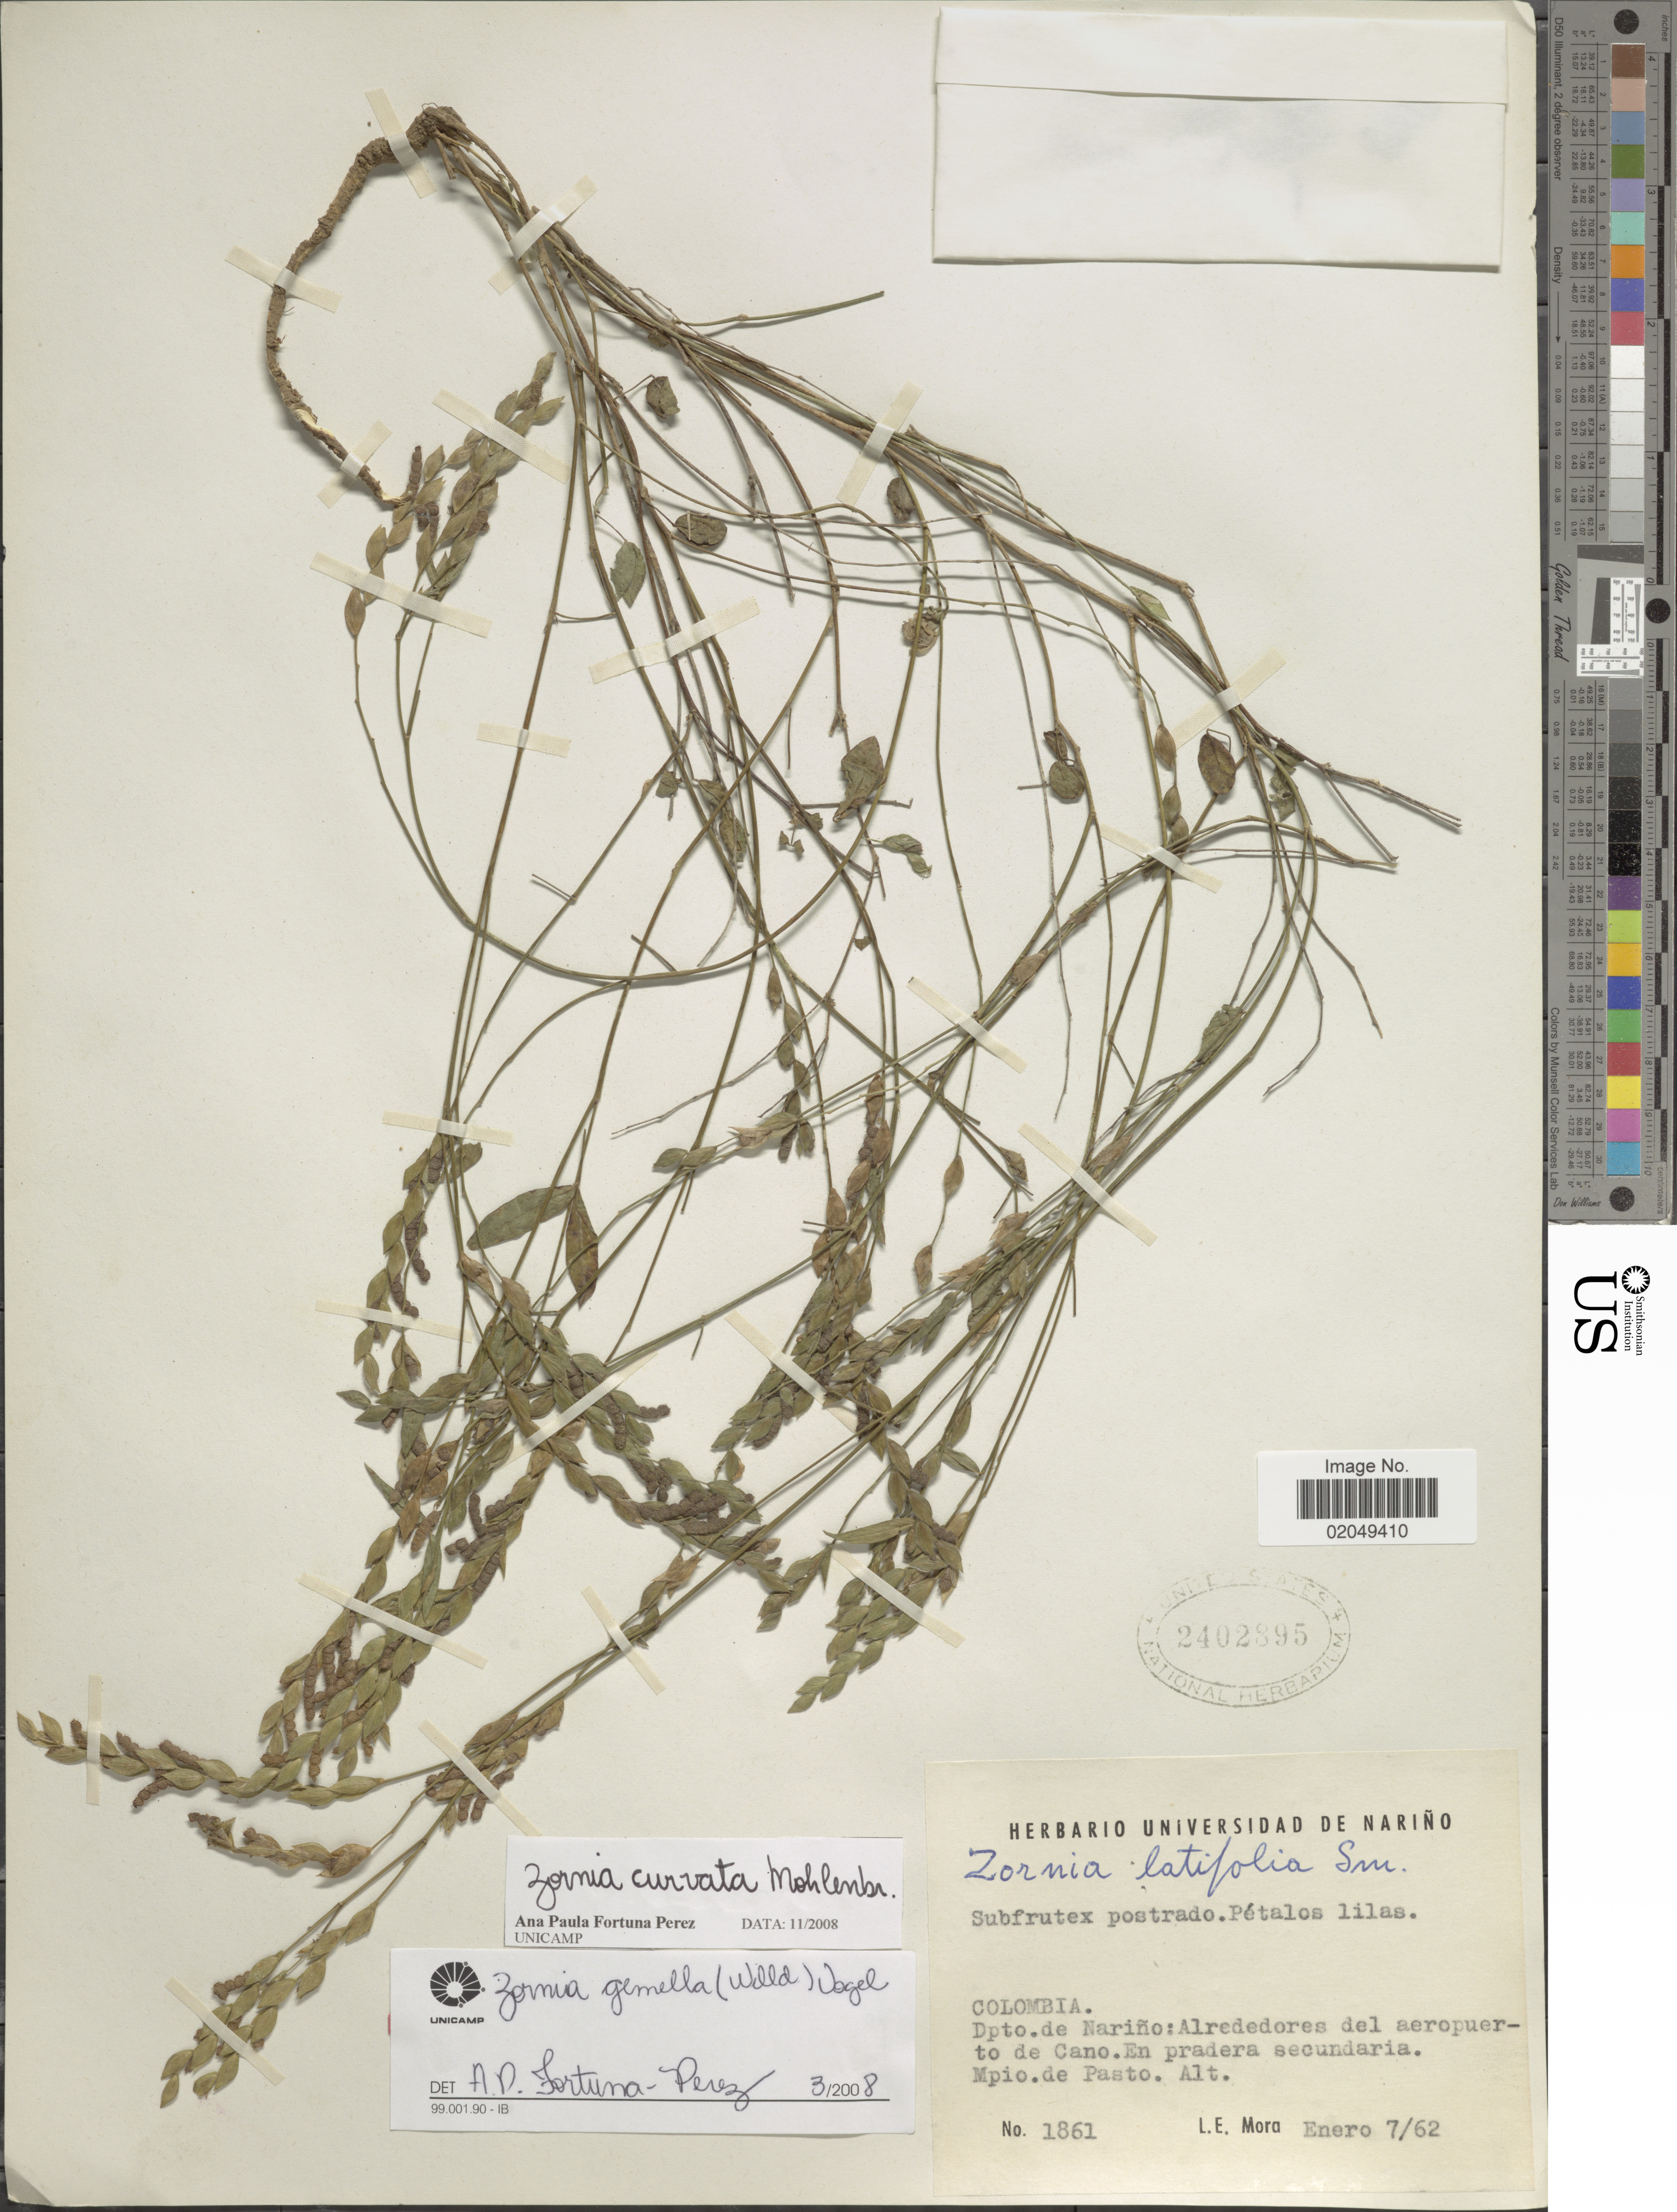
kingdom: Plantae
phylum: Tracheophyta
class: Magnoliopsida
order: Fabales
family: Fabaceae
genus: Zornia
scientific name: Zornia curvata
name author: Mohlenbr.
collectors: L. Mora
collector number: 1861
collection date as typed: Transcribed d/m/y: 7/1/62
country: Colombia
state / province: Nariño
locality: Alrededores del aeropuerto de Cano, en pradera secundaria, Mpio de Pasto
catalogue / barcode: US 2402895